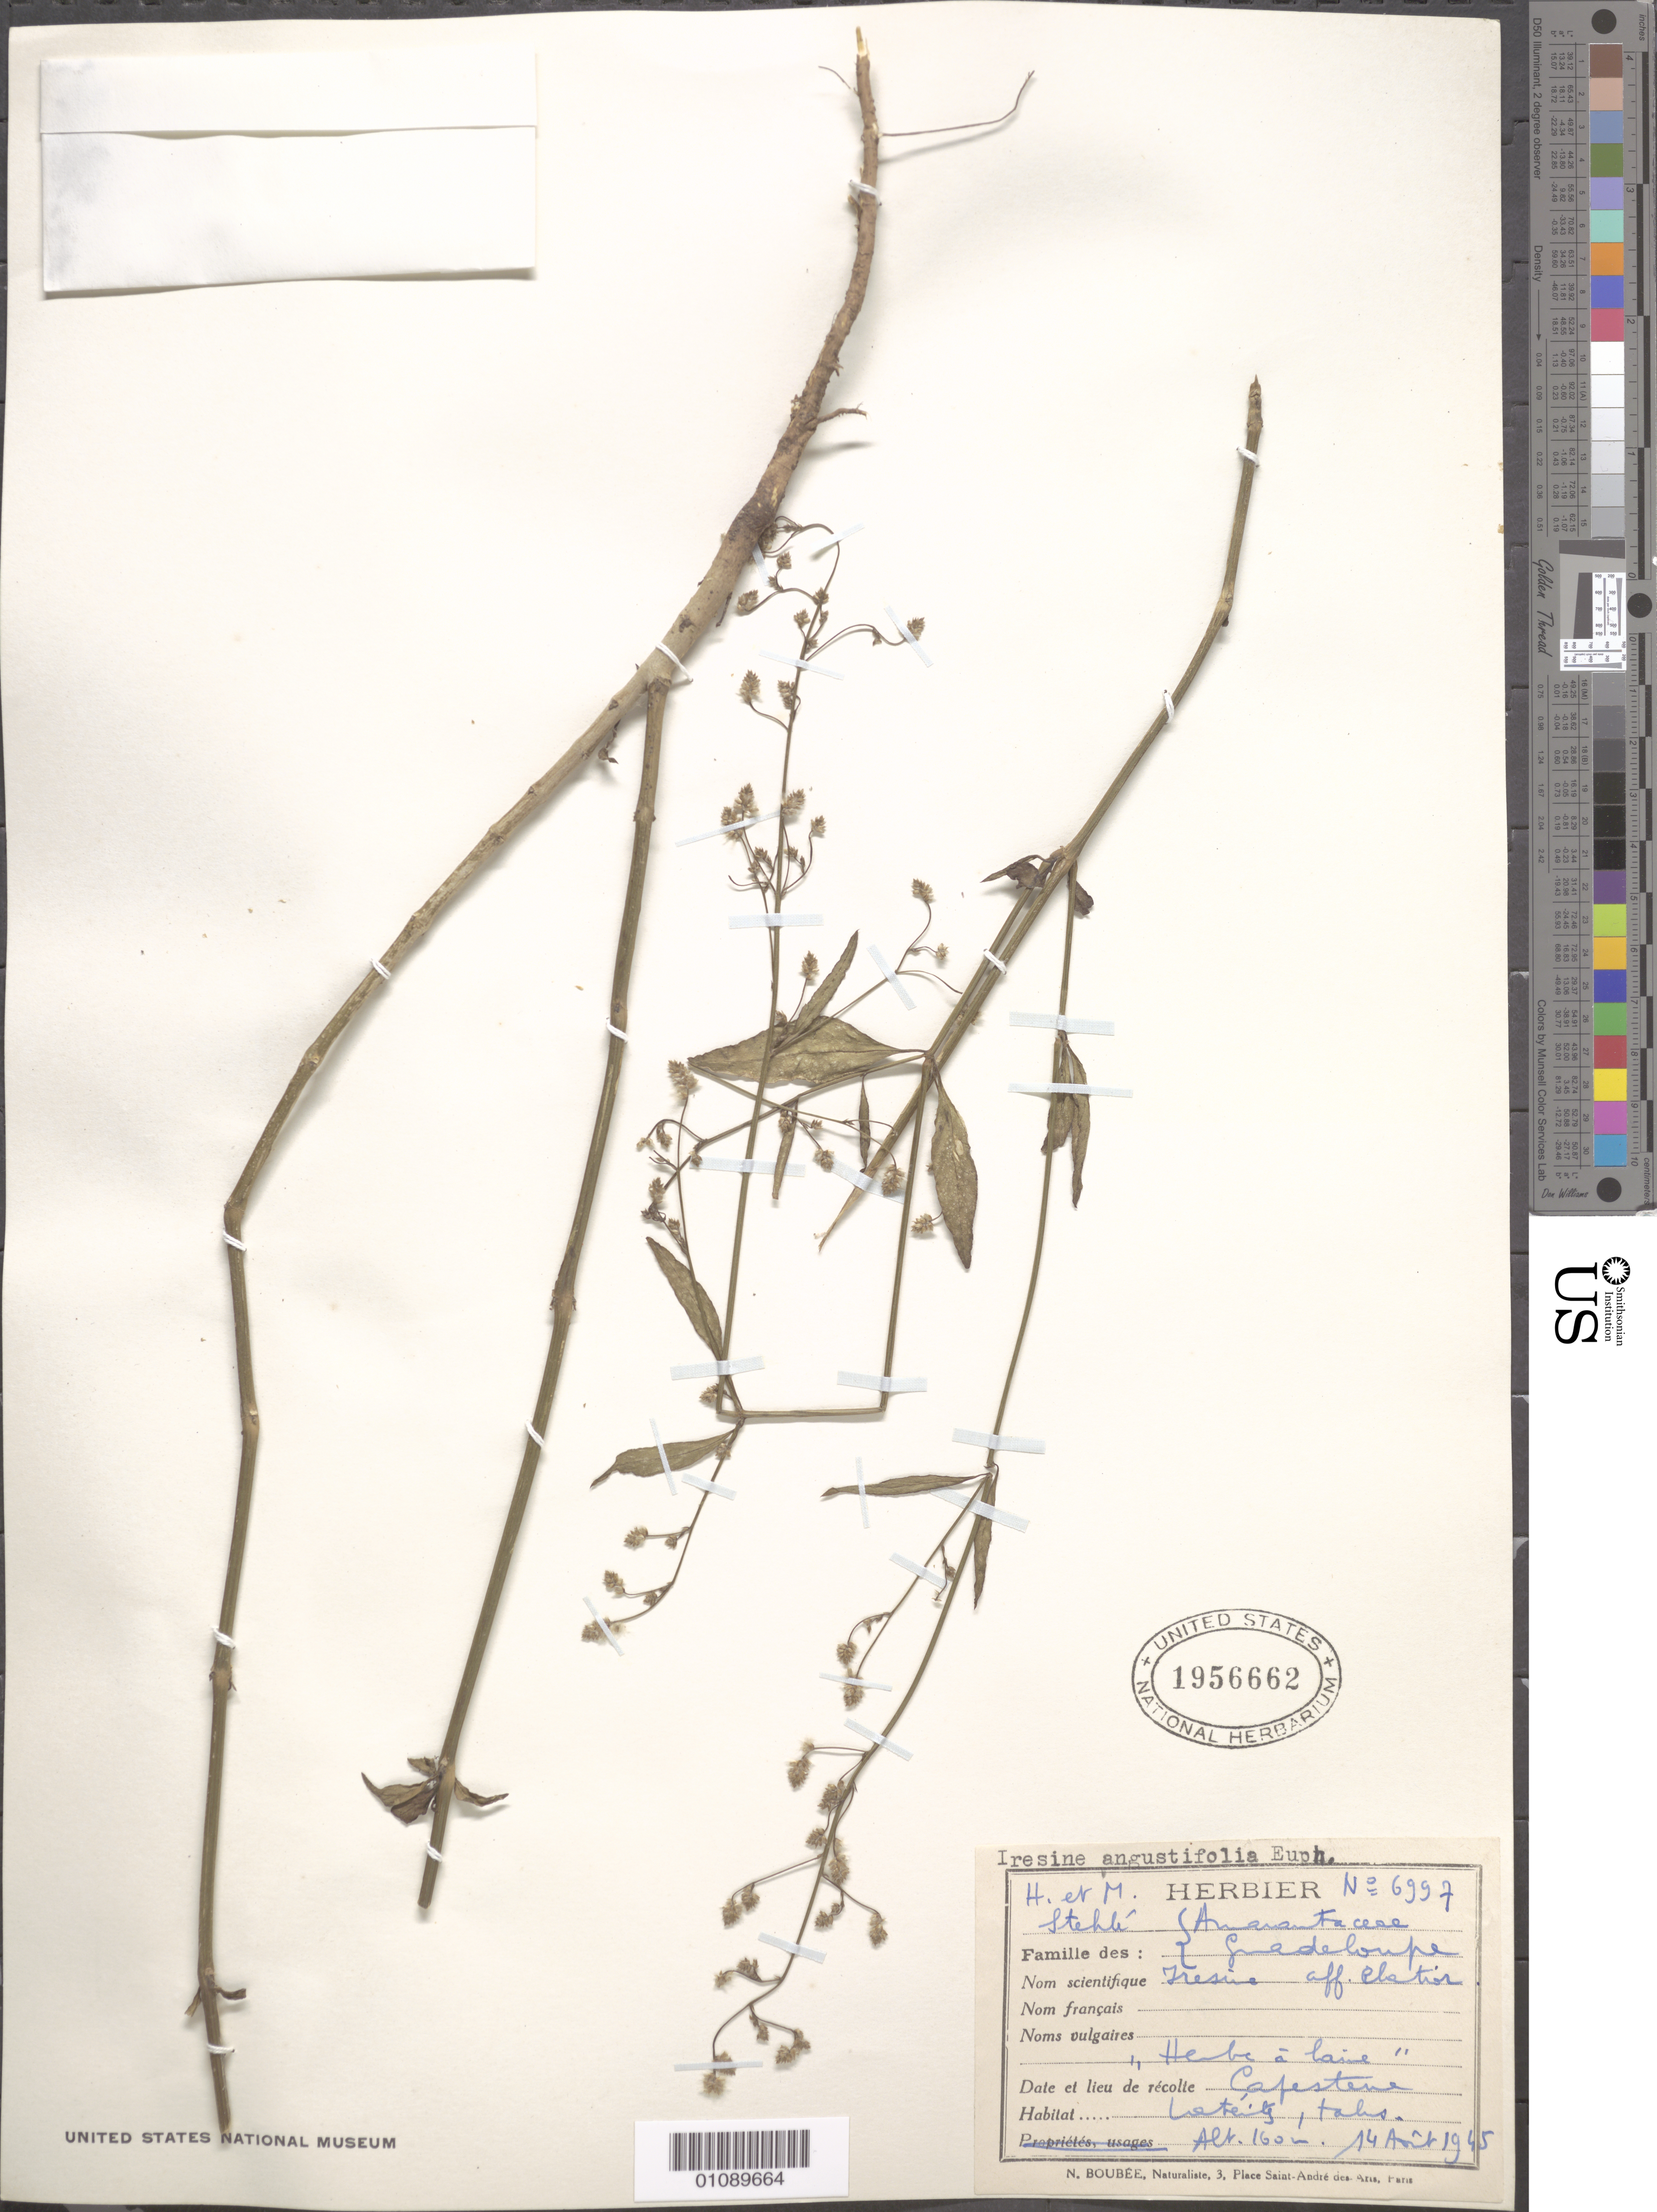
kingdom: Plantae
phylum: Tracheophyta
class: Magnoliopsida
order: Solanales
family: Convolvulaceae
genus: Ipomoea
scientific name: Ipomoea stolonifera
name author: (Cirillo) J.F. Gmel.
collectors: H. Stehlé & M. Stehlé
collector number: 6997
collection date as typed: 14 Aug 1945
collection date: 1945-08-14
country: Guadeloupe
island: Basse Terre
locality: Capesterre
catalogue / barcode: US 1956662